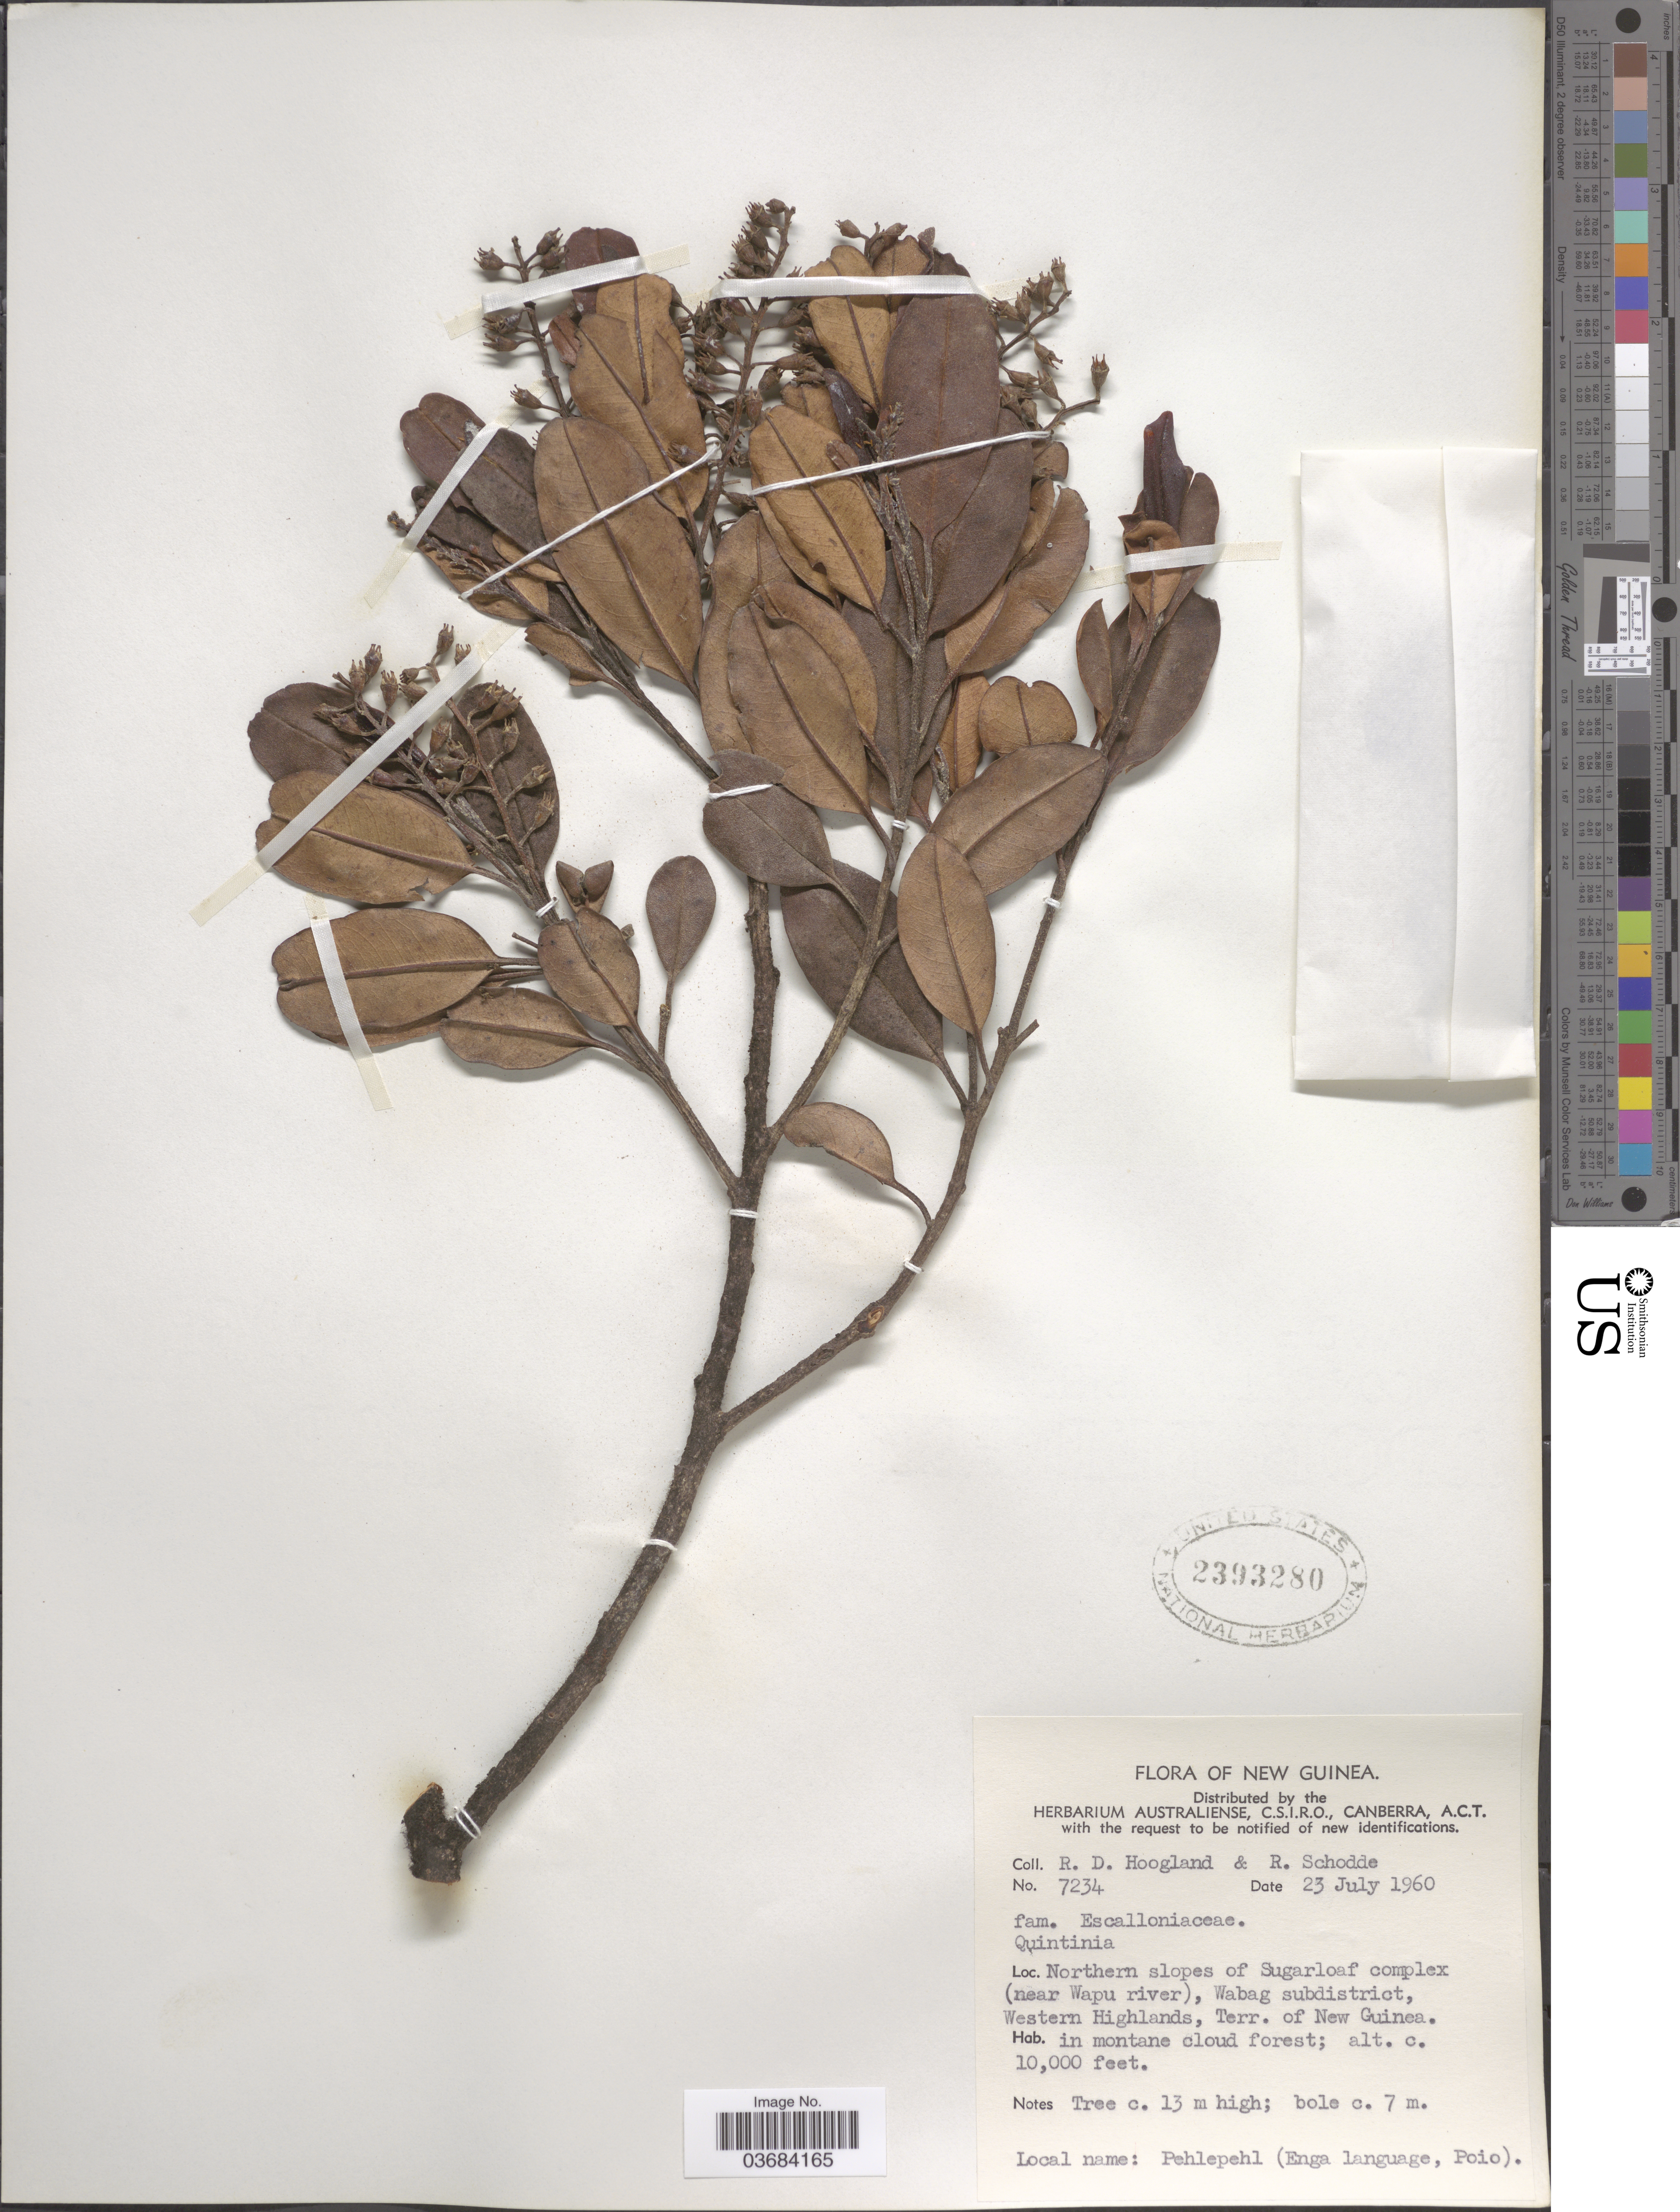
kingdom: Plantae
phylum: Tracheophyta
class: Magnoliopsida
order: Paracryphiales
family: Paracryphiaceae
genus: Quintinia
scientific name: Quintinia sp.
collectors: R. D. Hoogland & R. Schodde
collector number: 7234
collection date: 1960-07-23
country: Papua New Guinea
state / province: Western Highlands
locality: New Guinea. Northern slopes of Sugarloaf complex (near Wapu river), Wabag subdistrict, Terr. of New Guinea.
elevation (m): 3048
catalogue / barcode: US 2393280